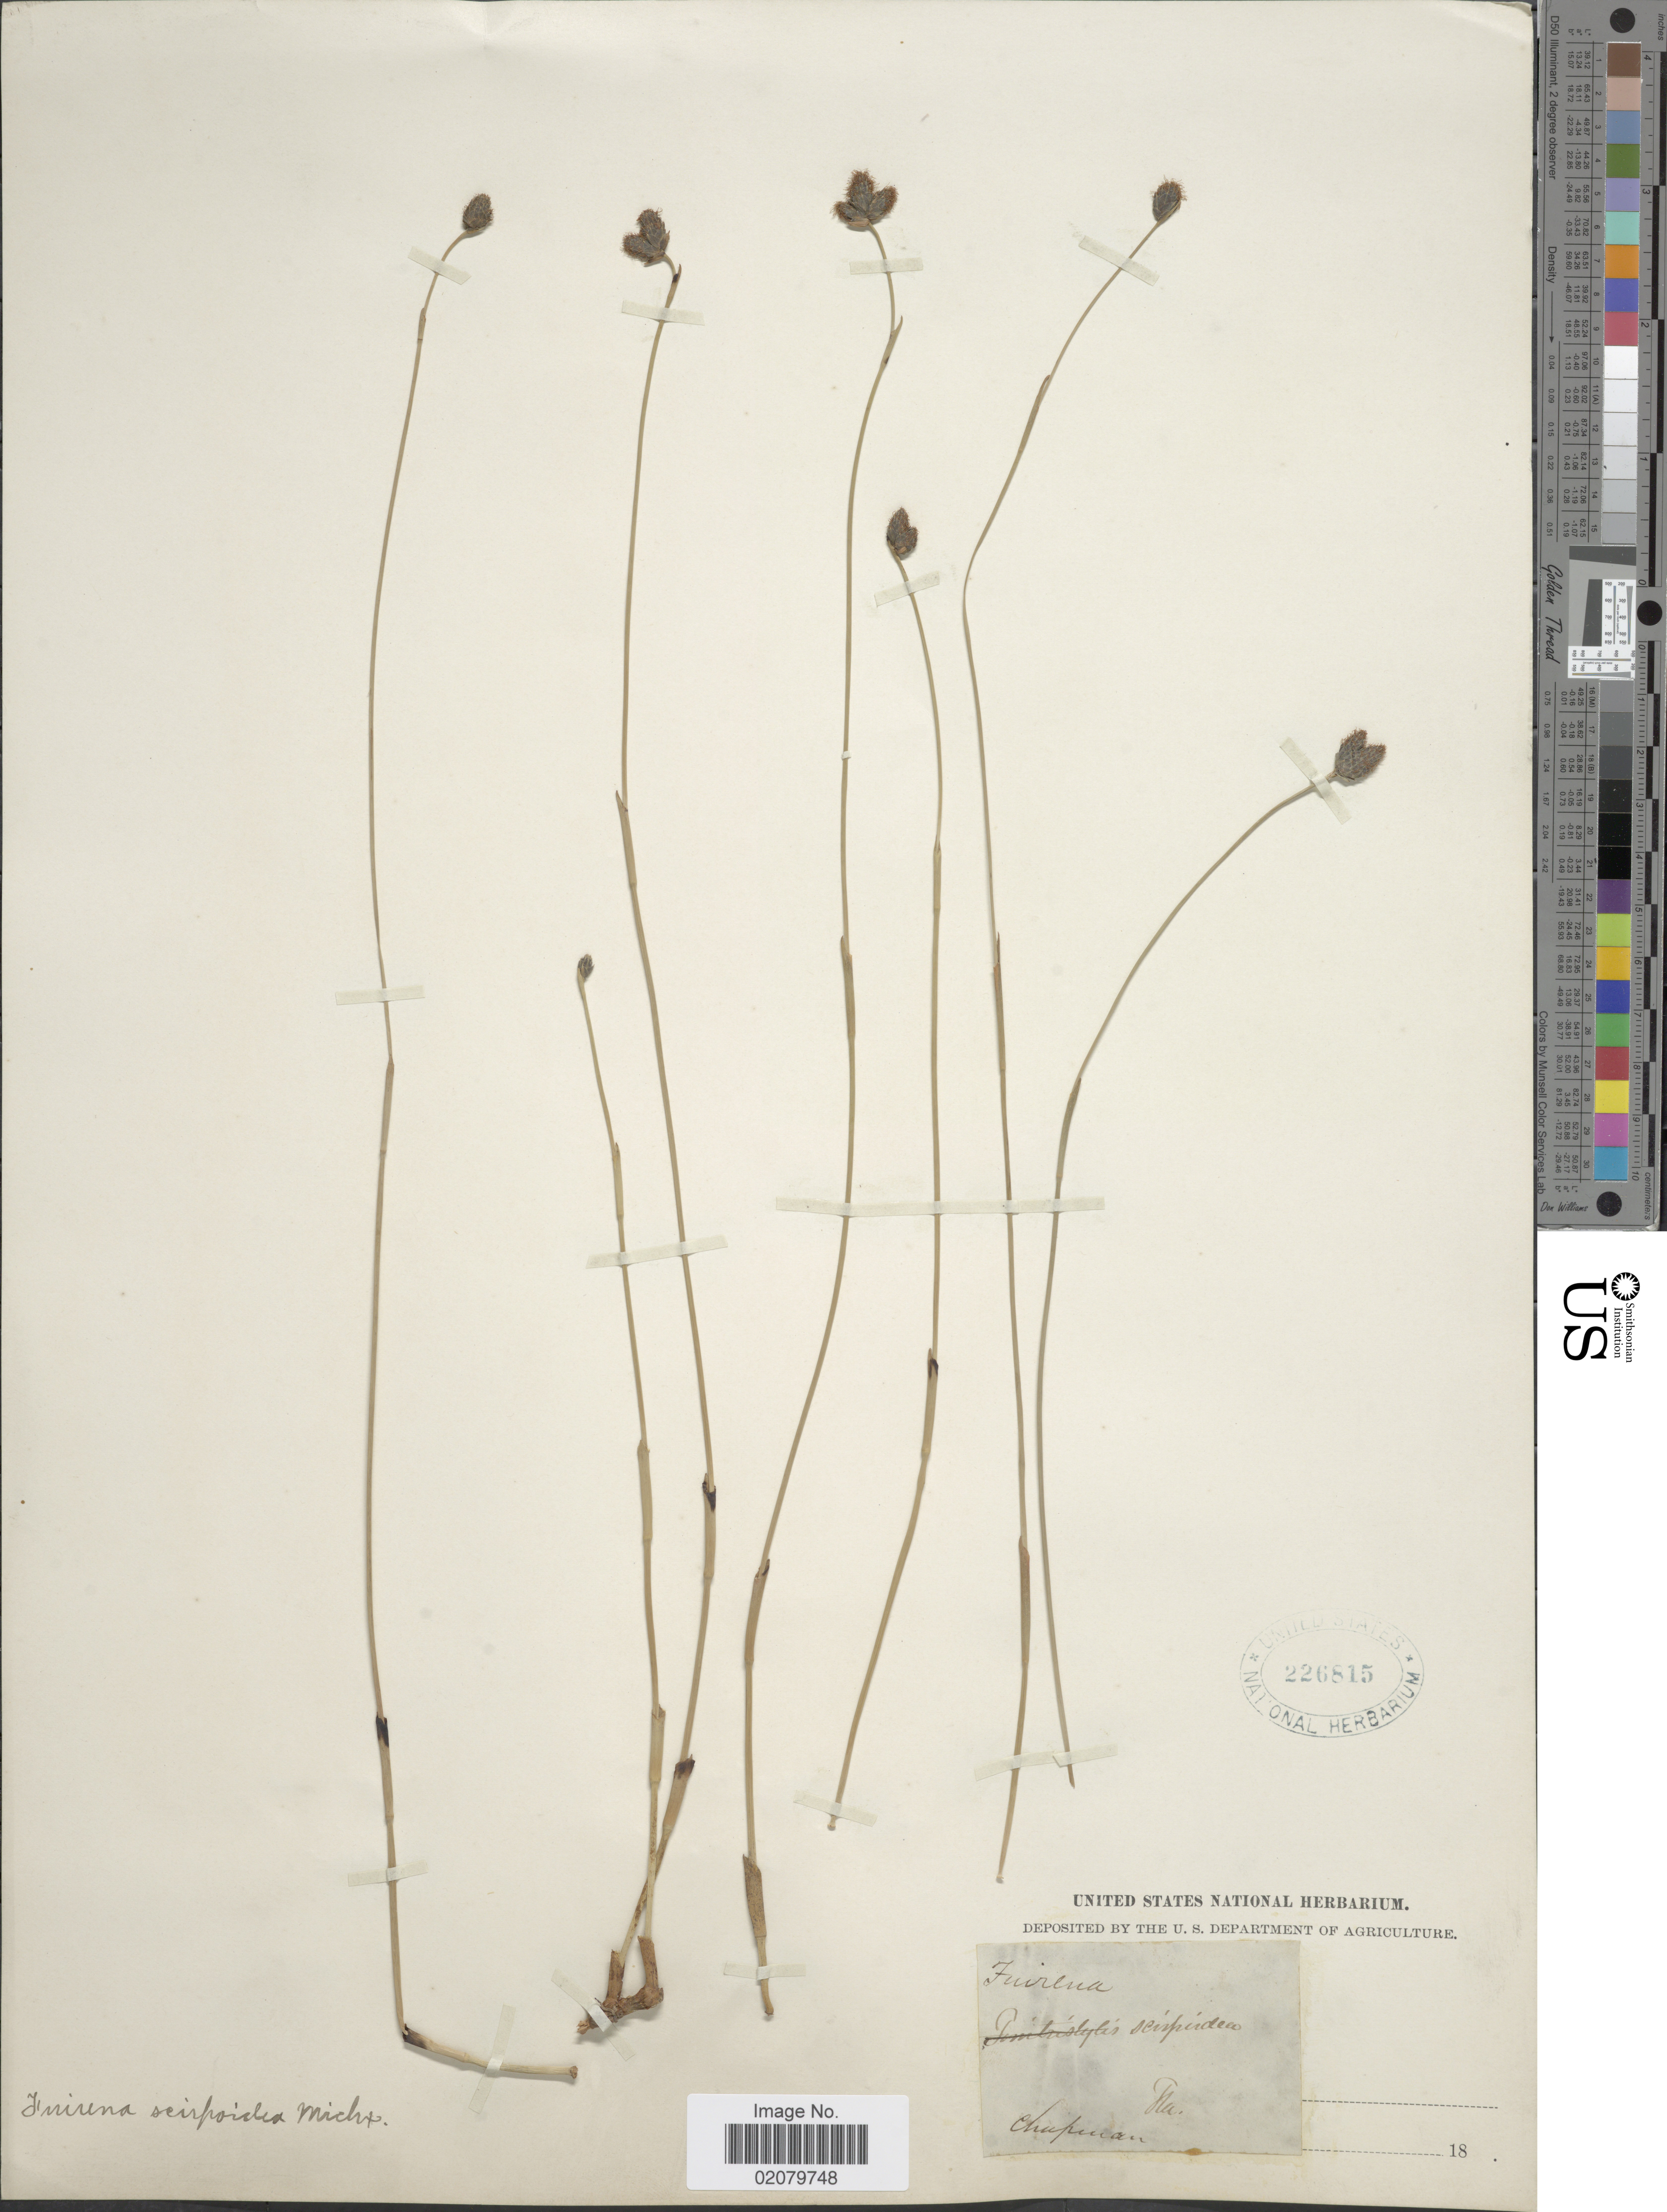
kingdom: Plantae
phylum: Tracheophyta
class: Liliopsida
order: Poales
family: Cyperaceae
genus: Fuirena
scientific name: Fuirena scirpoidea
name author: Michx.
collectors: A. Chapman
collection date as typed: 18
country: United States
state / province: Florida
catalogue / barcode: US 226815